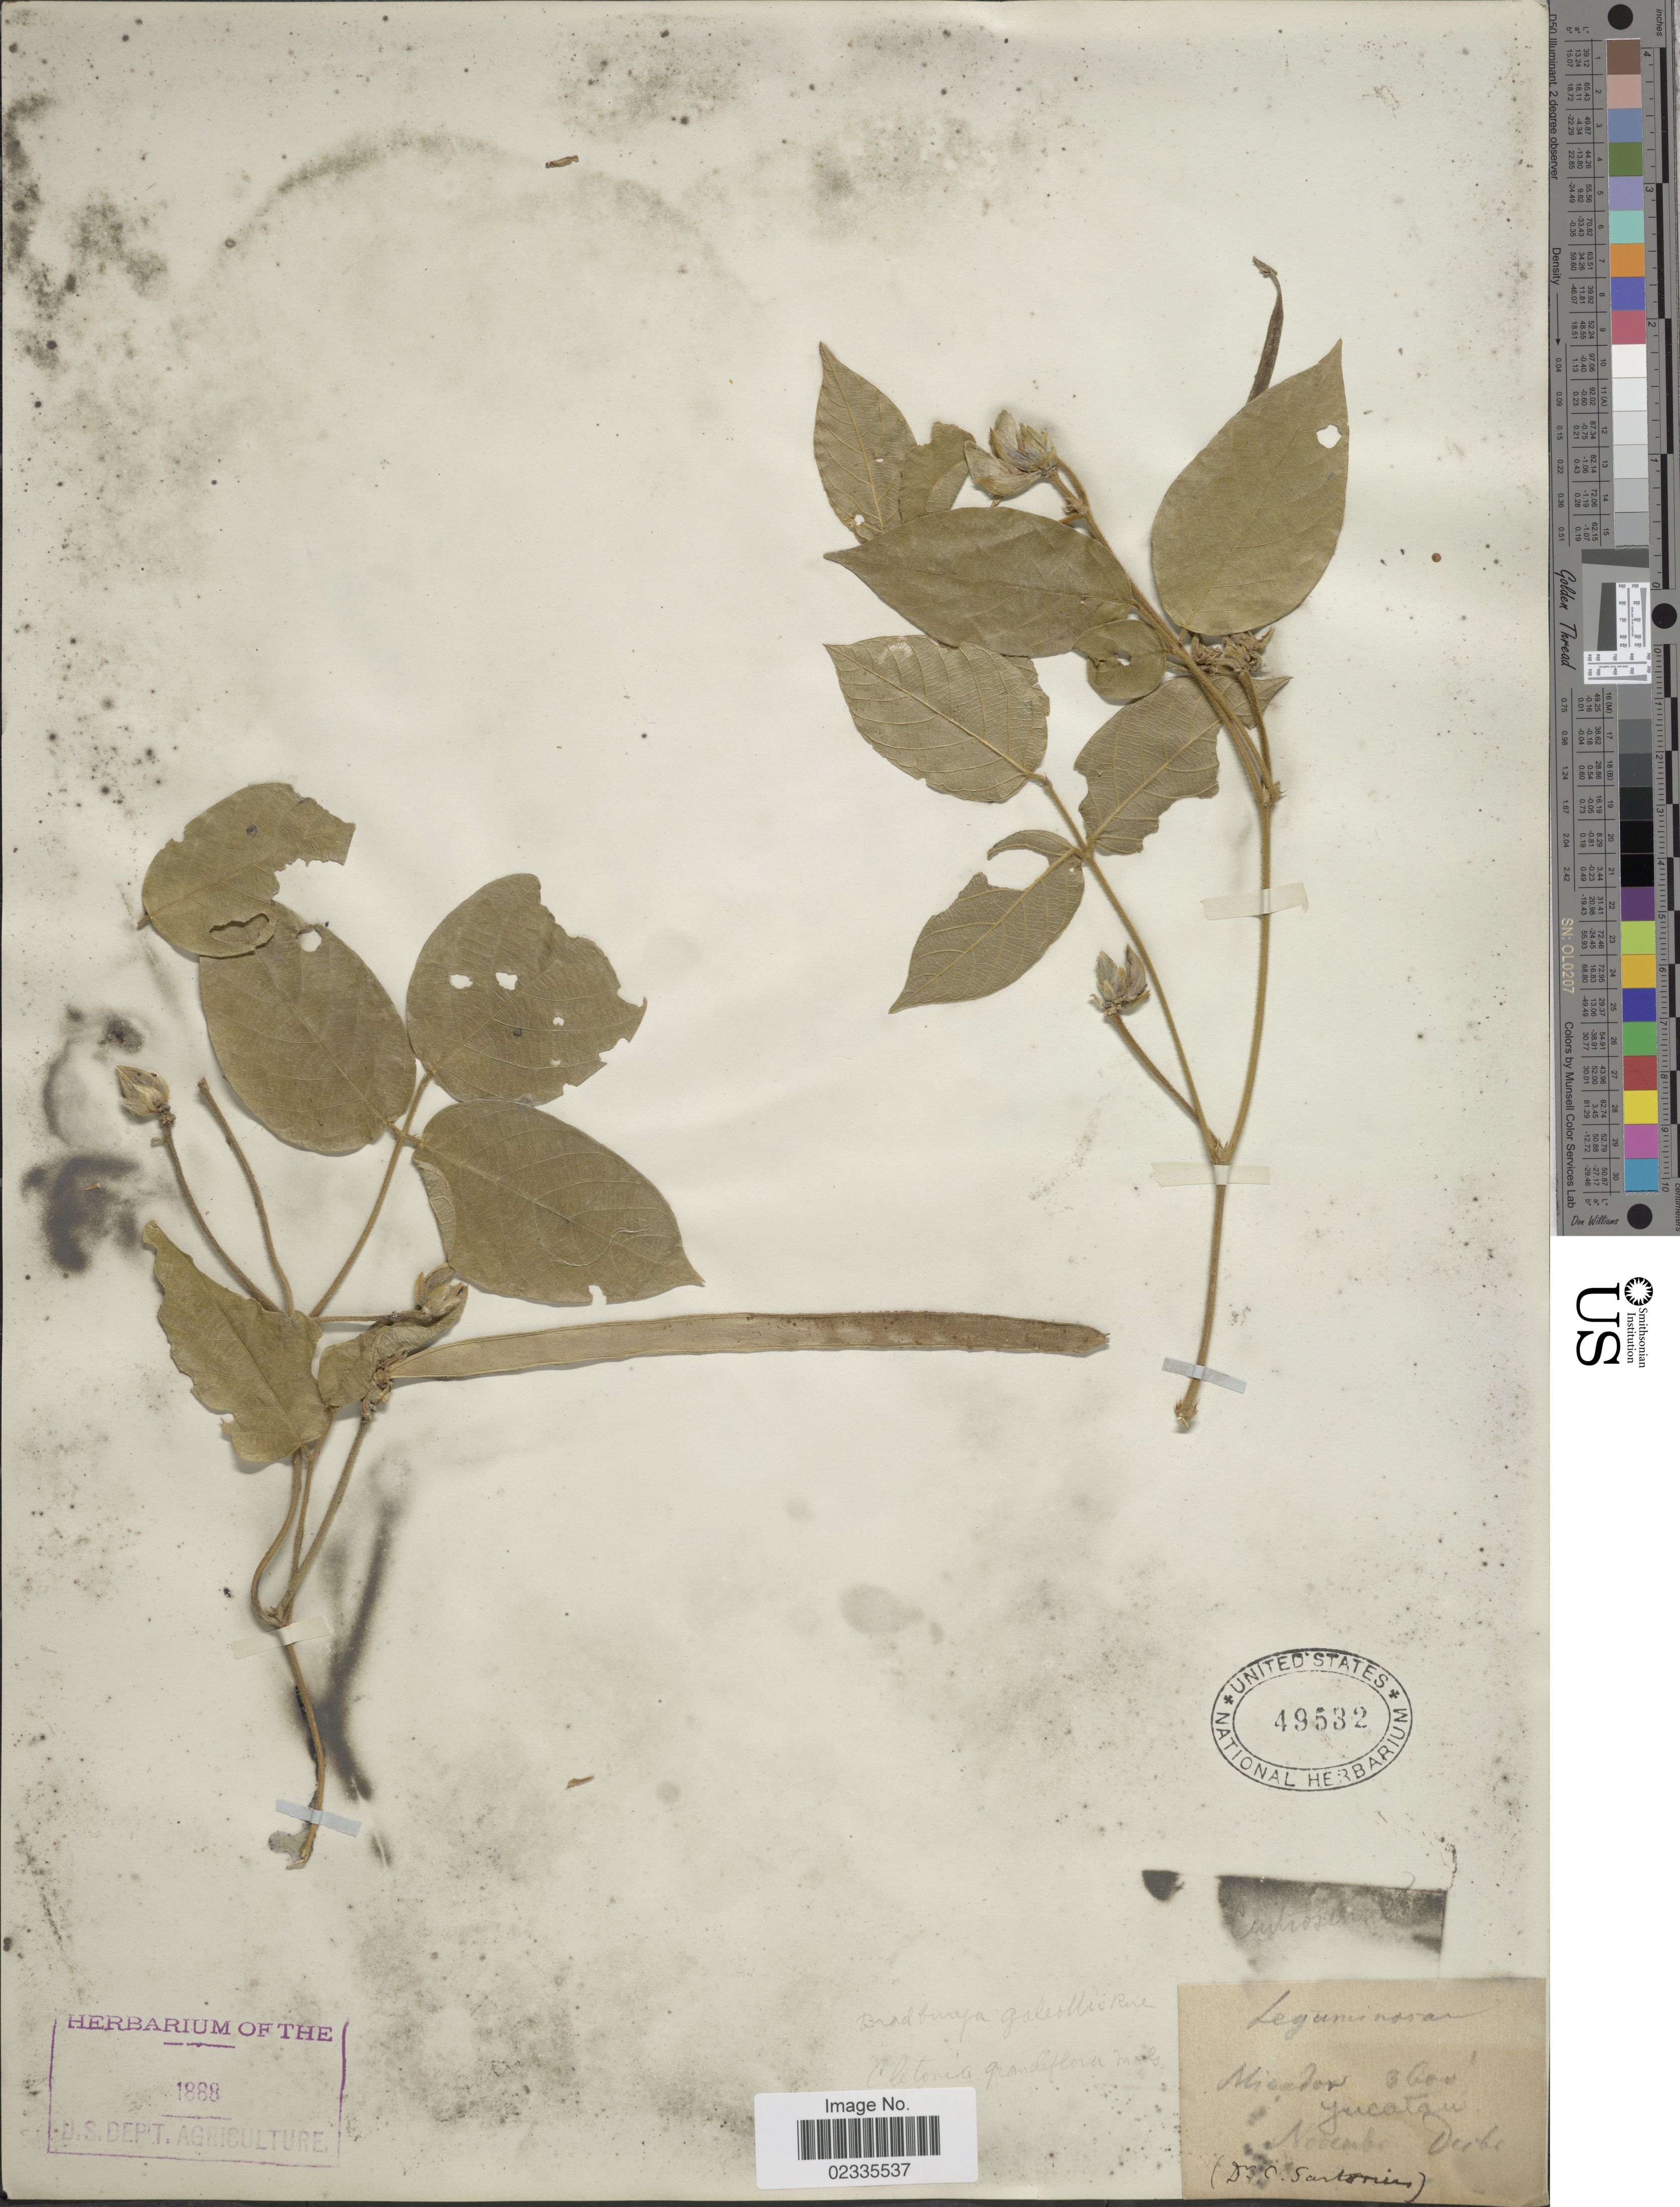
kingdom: Plantae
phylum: Tracheophyta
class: Magnoliopsida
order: Fabales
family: Fabaceae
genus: Centrosema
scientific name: Centrosema pubescens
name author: Benth.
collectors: C. Sartorius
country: Mexico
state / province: Yucatán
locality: Mirador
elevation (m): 1097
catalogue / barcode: US 49532